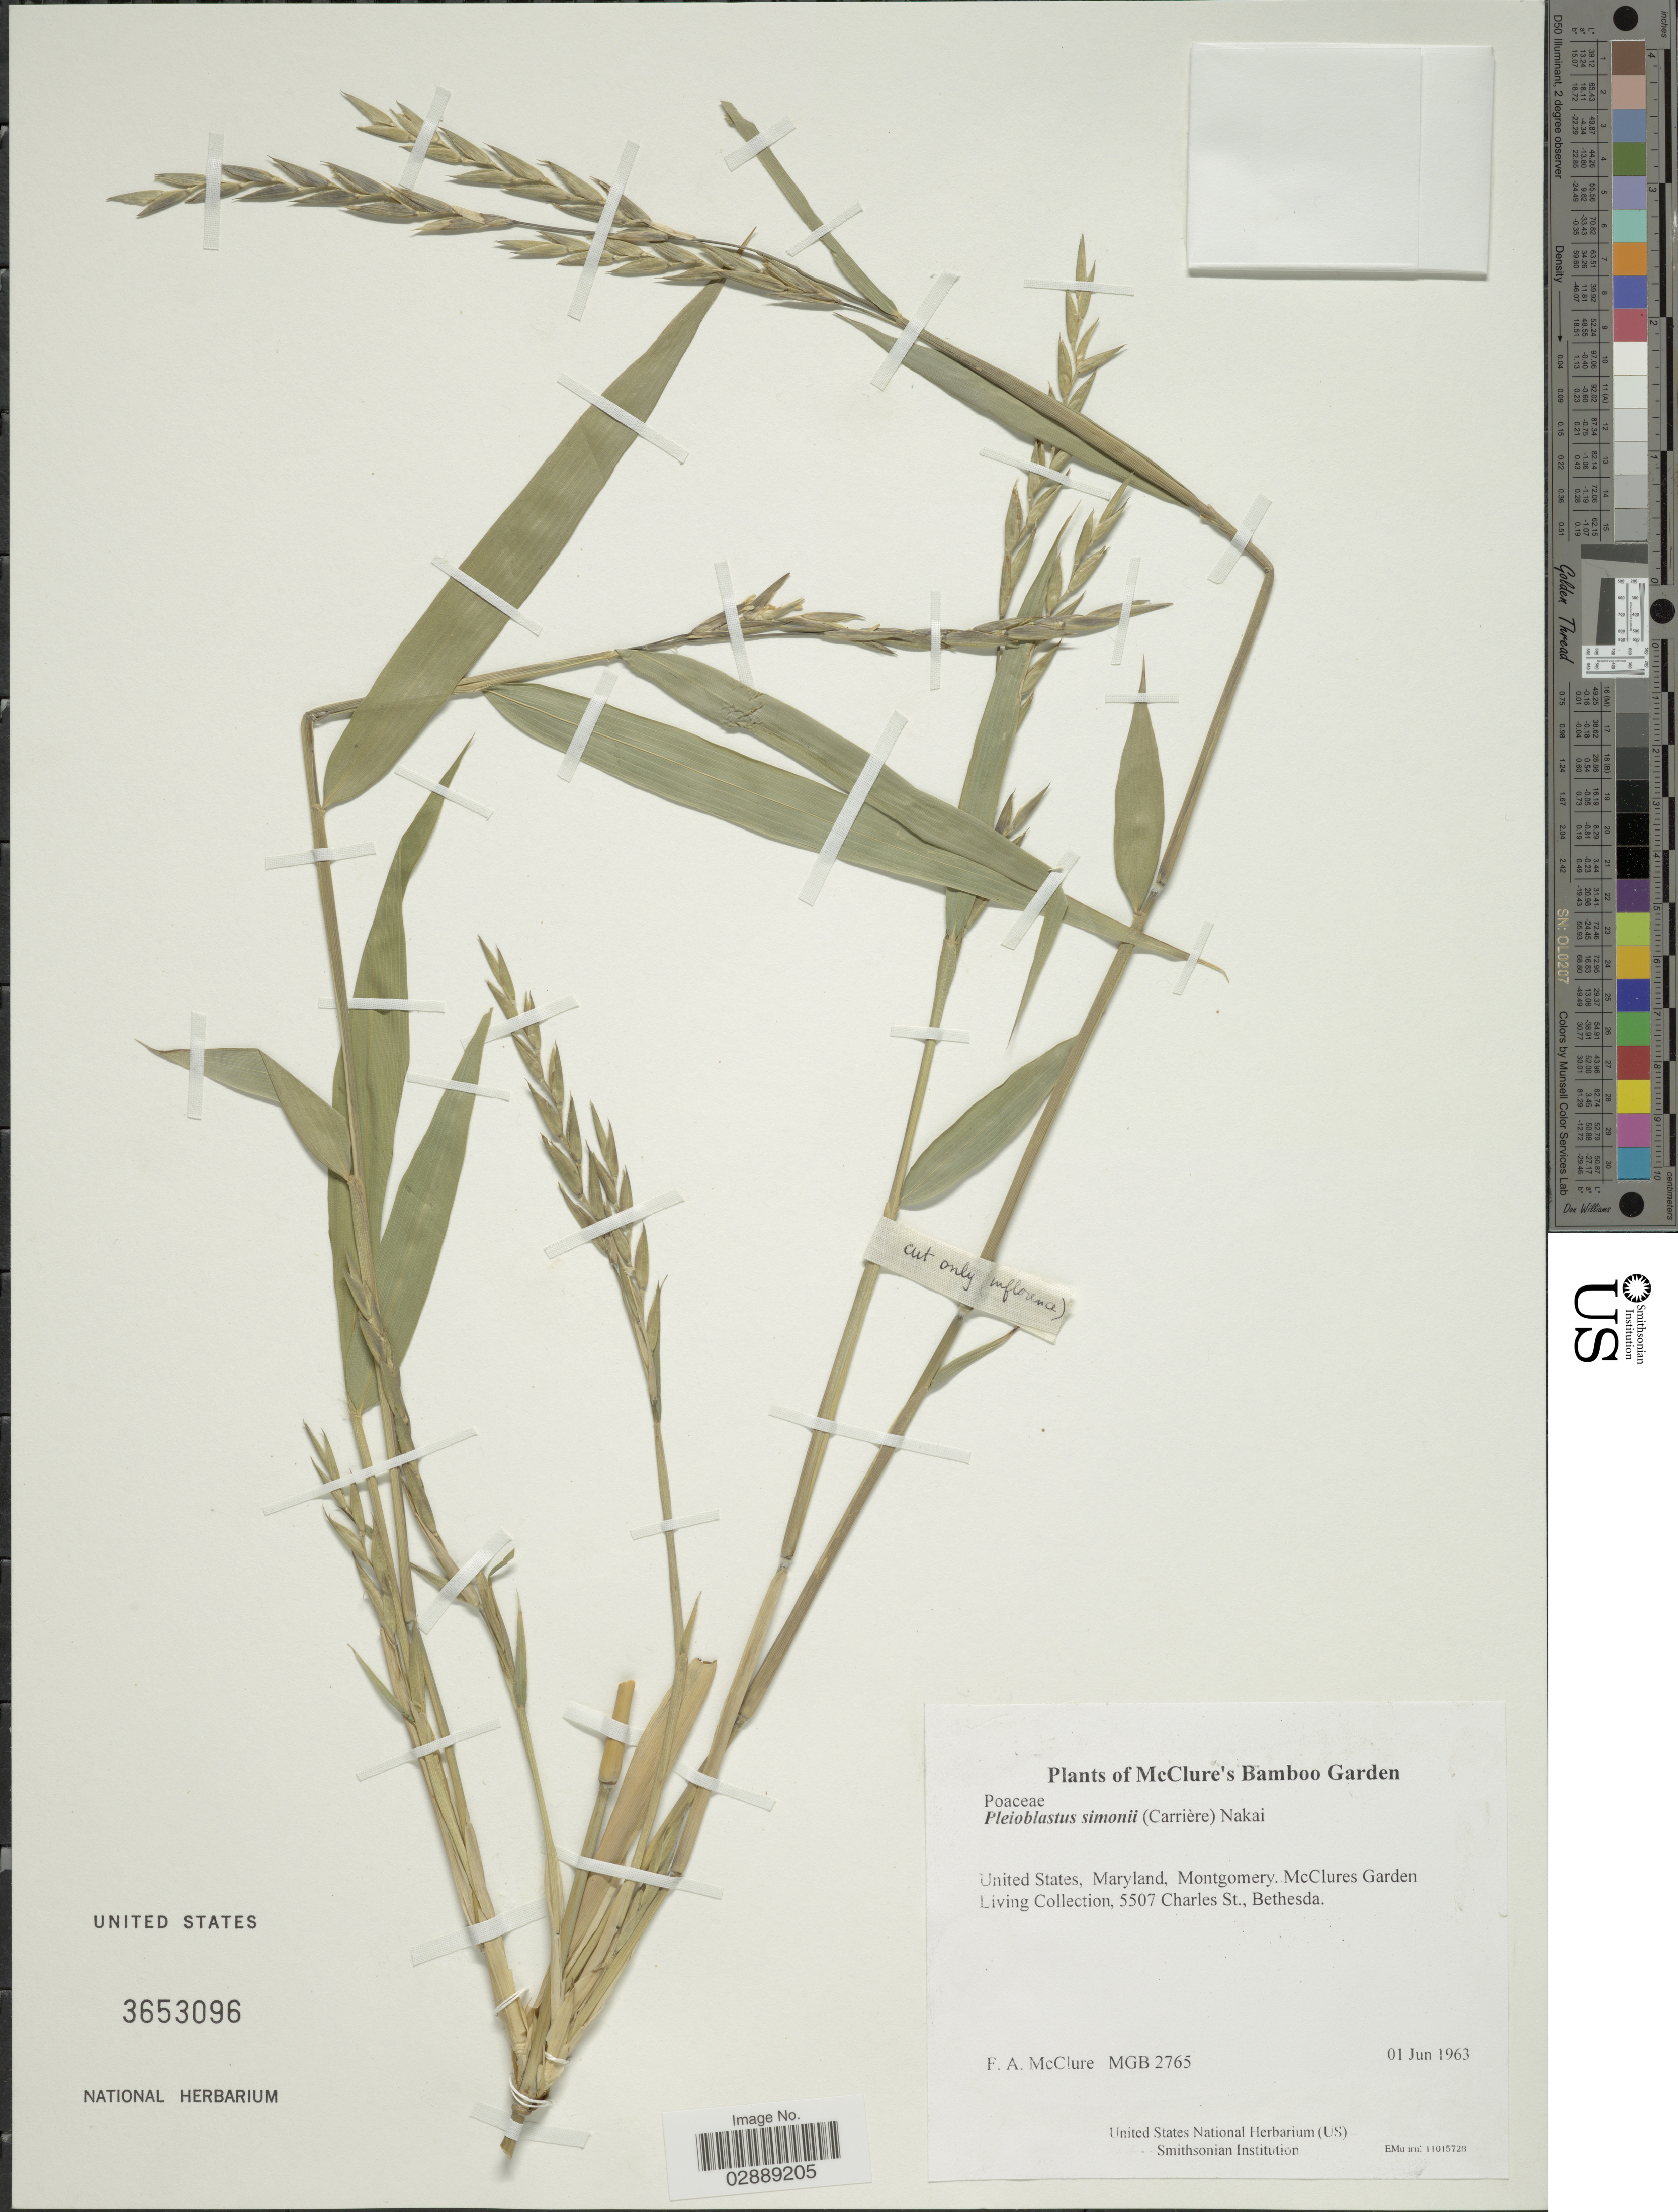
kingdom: Plantae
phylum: Tracheophyta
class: Liliopsida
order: Poales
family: Poaceae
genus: Pleioblastus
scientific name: Pleioblastus simonii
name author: (Carrière) Nakai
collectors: F. A. McClure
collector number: MGB 2765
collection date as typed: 01 Jun 1963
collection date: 1963-06-01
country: United States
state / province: Maryland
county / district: Montgomery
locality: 5507 Charles Street, Bethesda (McClure's garden)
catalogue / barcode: US 3653096